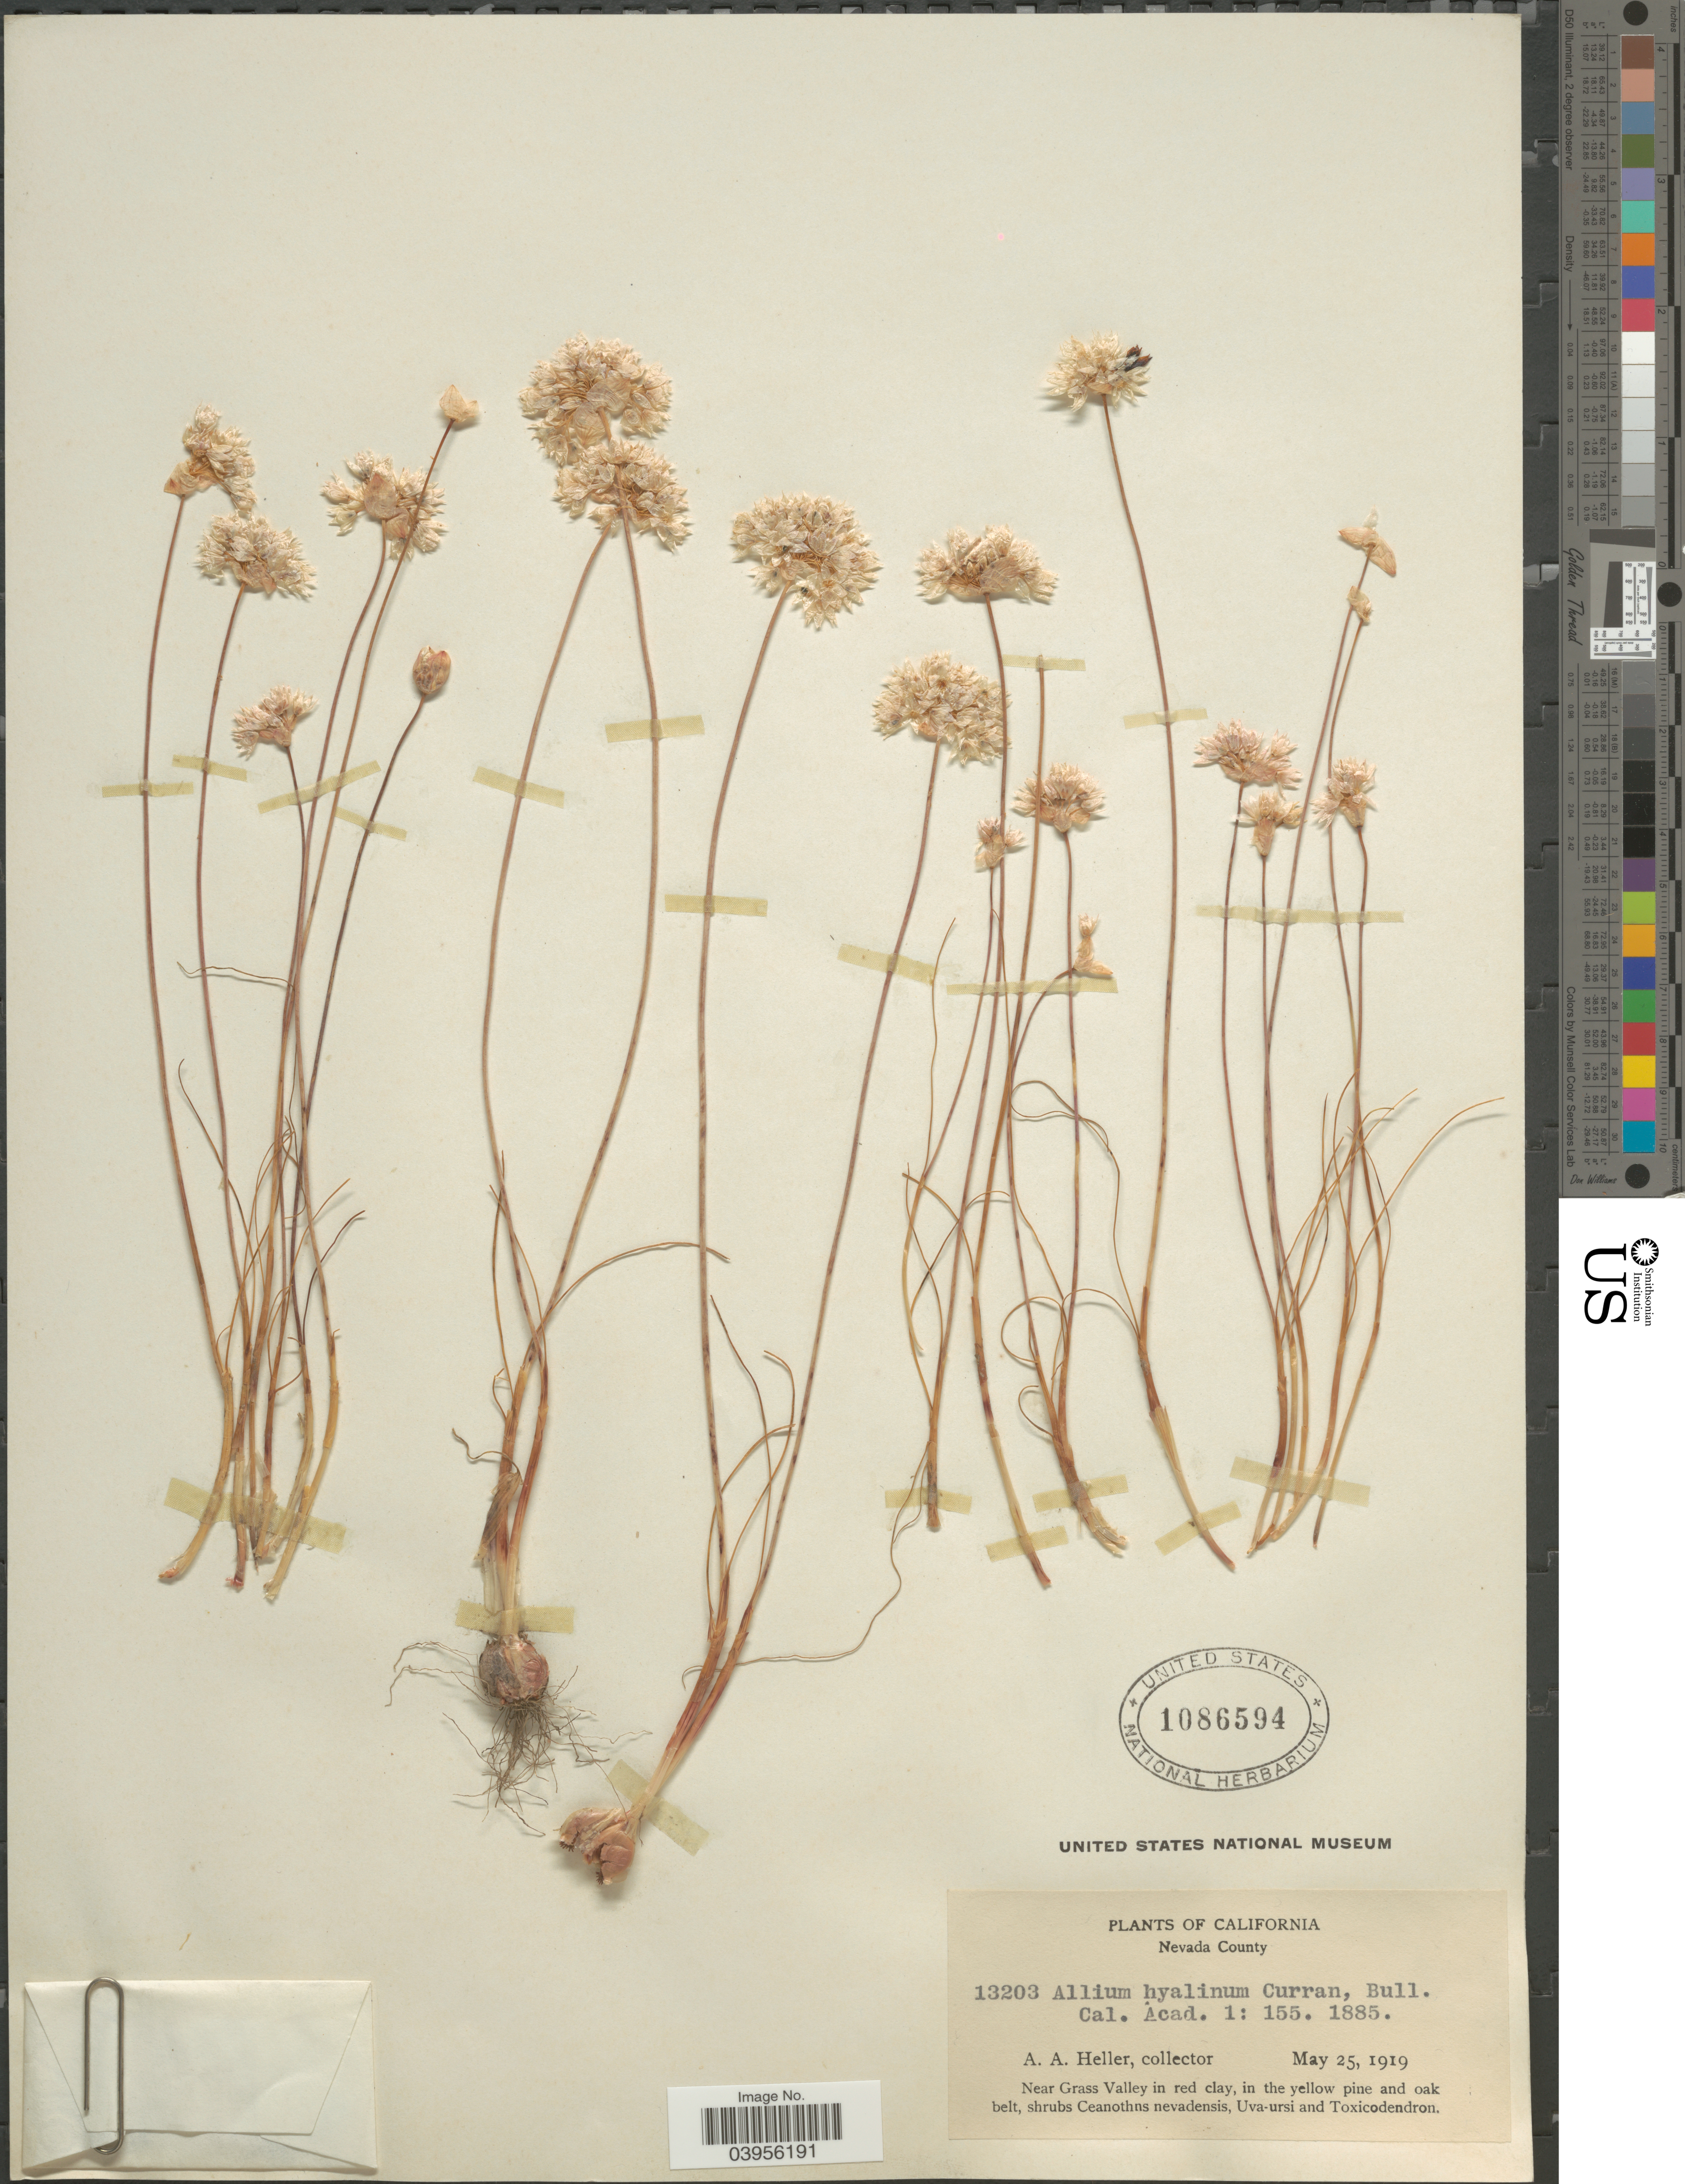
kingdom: Plantae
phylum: Tracheophyta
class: Liliopsida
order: Asparagales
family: Amaryllidaceae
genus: Allium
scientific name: Allium hyalinum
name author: Curran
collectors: A. A. Heller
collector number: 13203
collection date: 1919-05-25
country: United States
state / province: California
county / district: Nevada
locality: Nevada County. Near Grass Valley.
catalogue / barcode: US 1086594